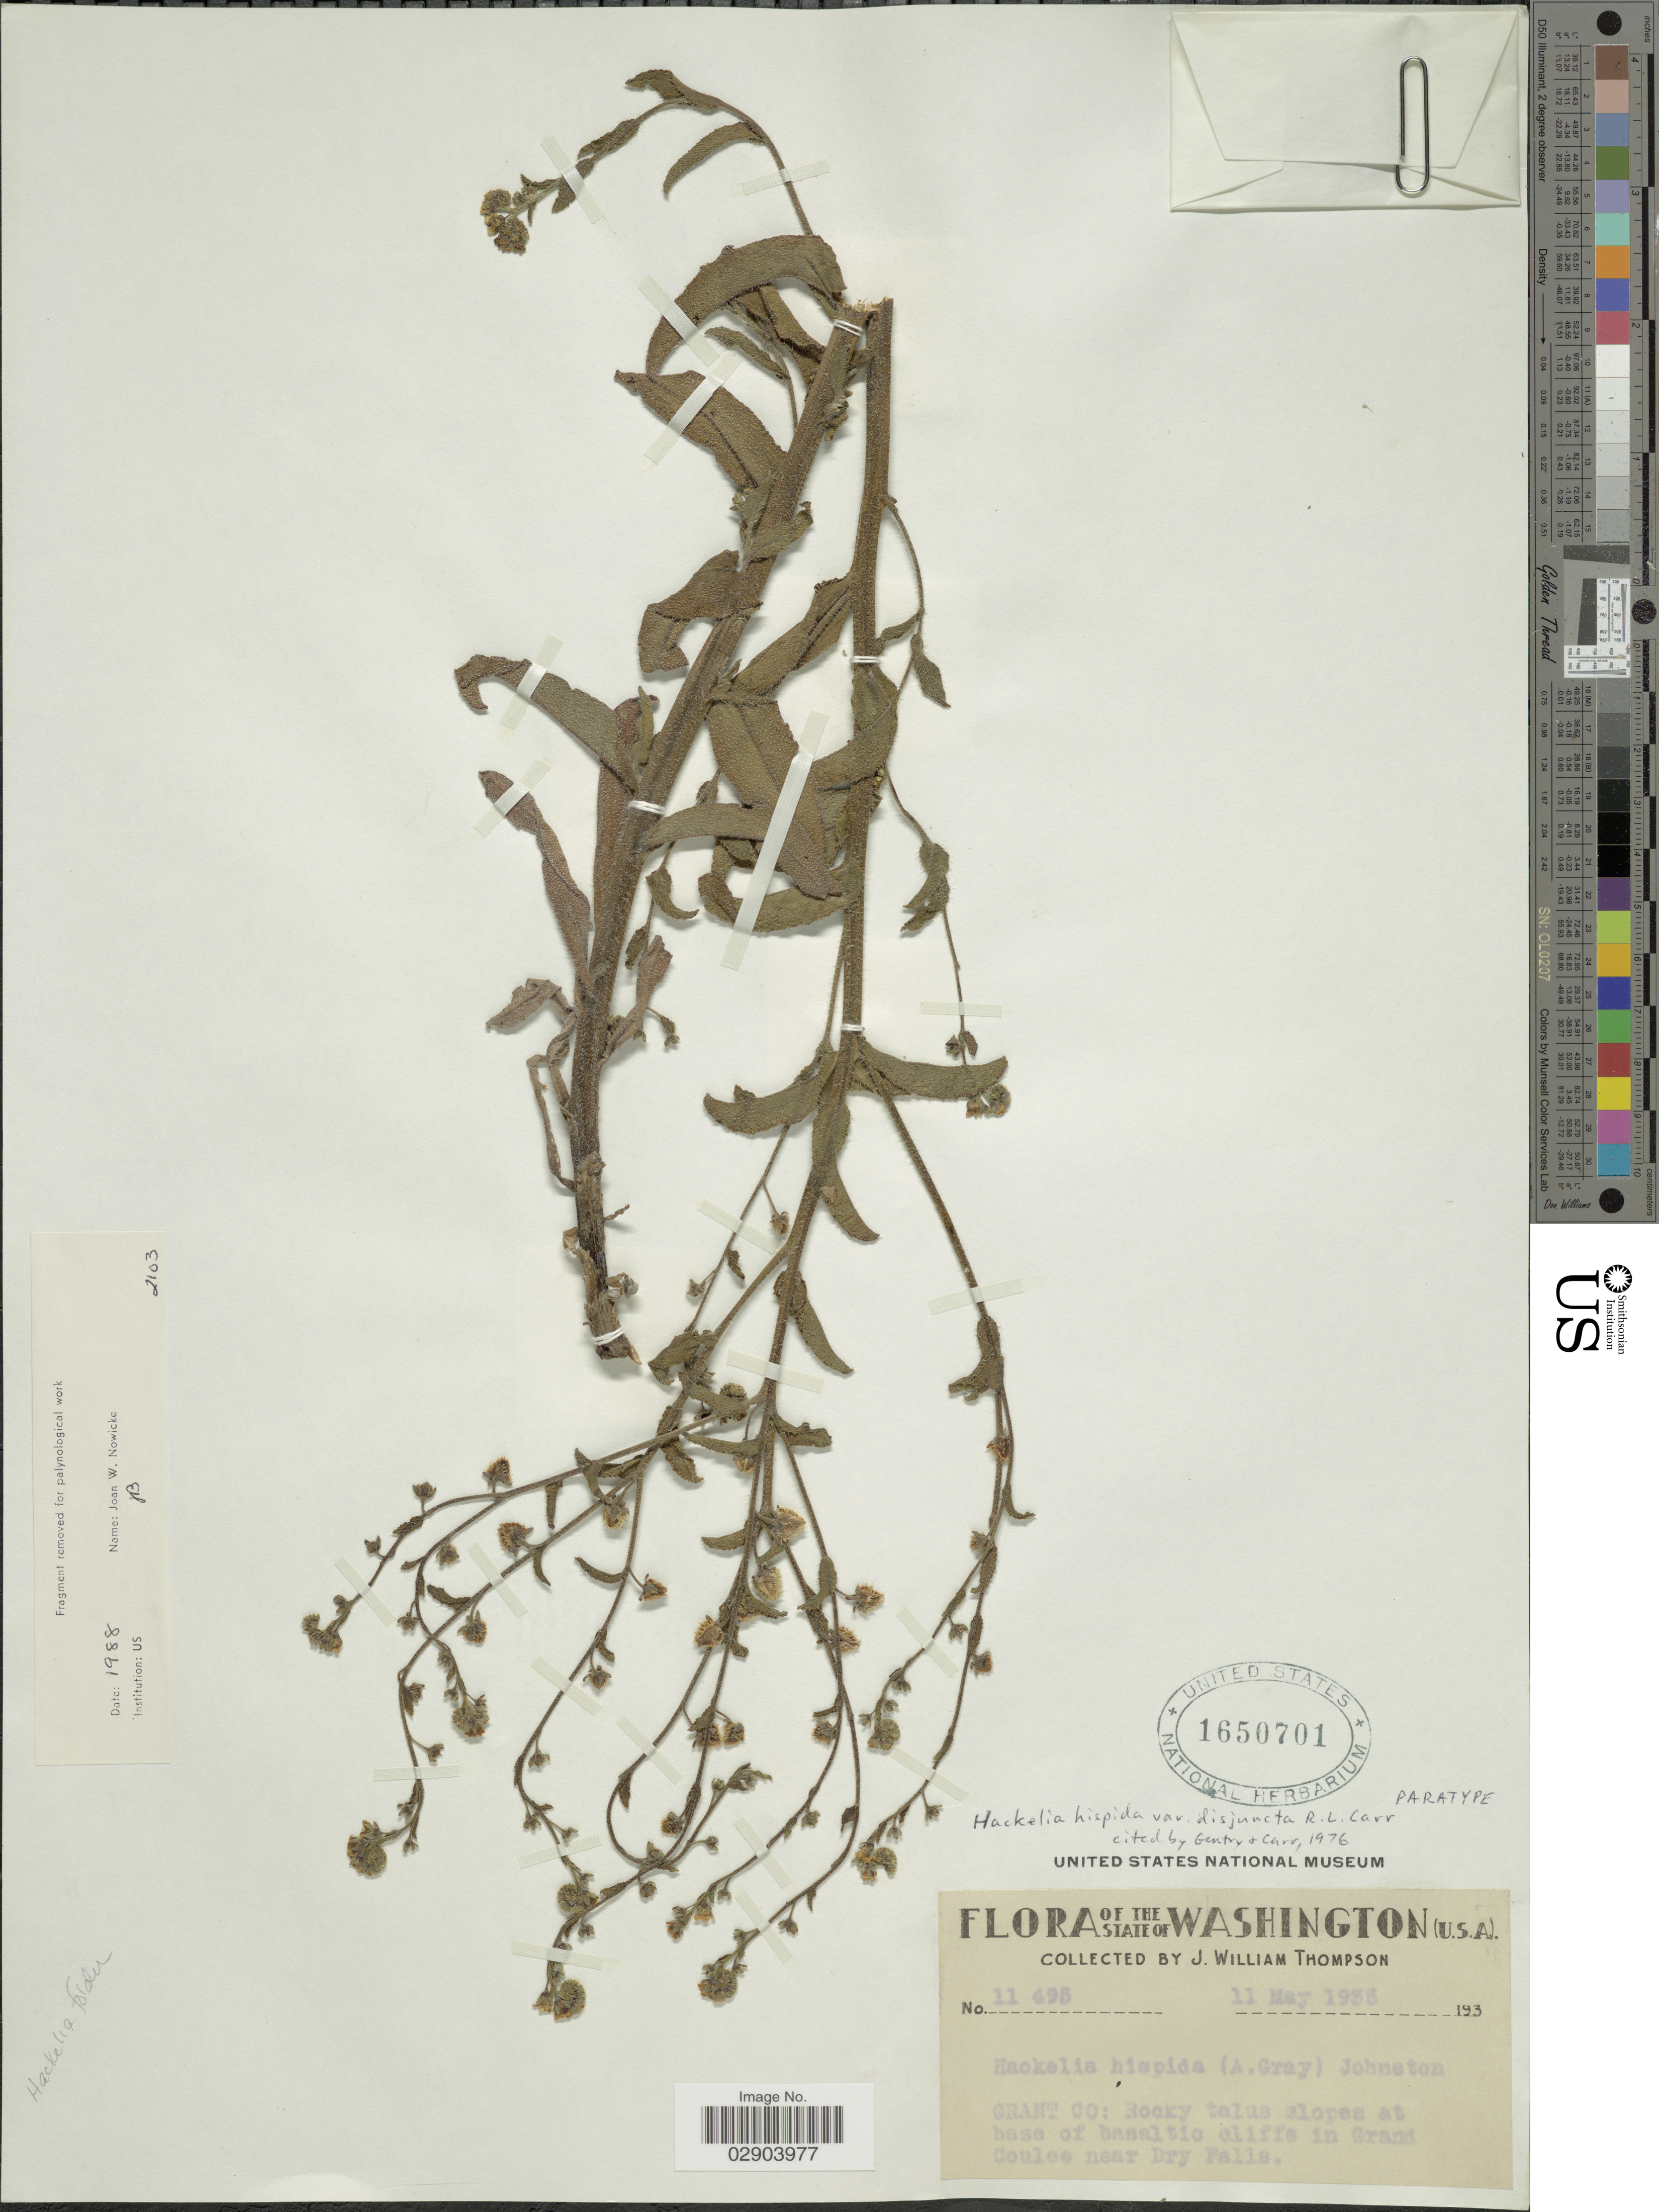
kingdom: Plantae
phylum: Tracheophyta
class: Magnoliopsida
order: Boraginales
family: Boraginaceae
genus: Hackelia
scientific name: Hackelia hispida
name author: (A. Gray) I.M. Johnst.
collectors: J. W. Thompson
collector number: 11495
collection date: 1988-05-11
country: United States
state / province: Washington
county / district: Grant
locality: Grant Co: Rocky talus slopes at base of basaltic cliffs in Grand Coulee near Dry Falls.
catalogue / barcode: US 1650701